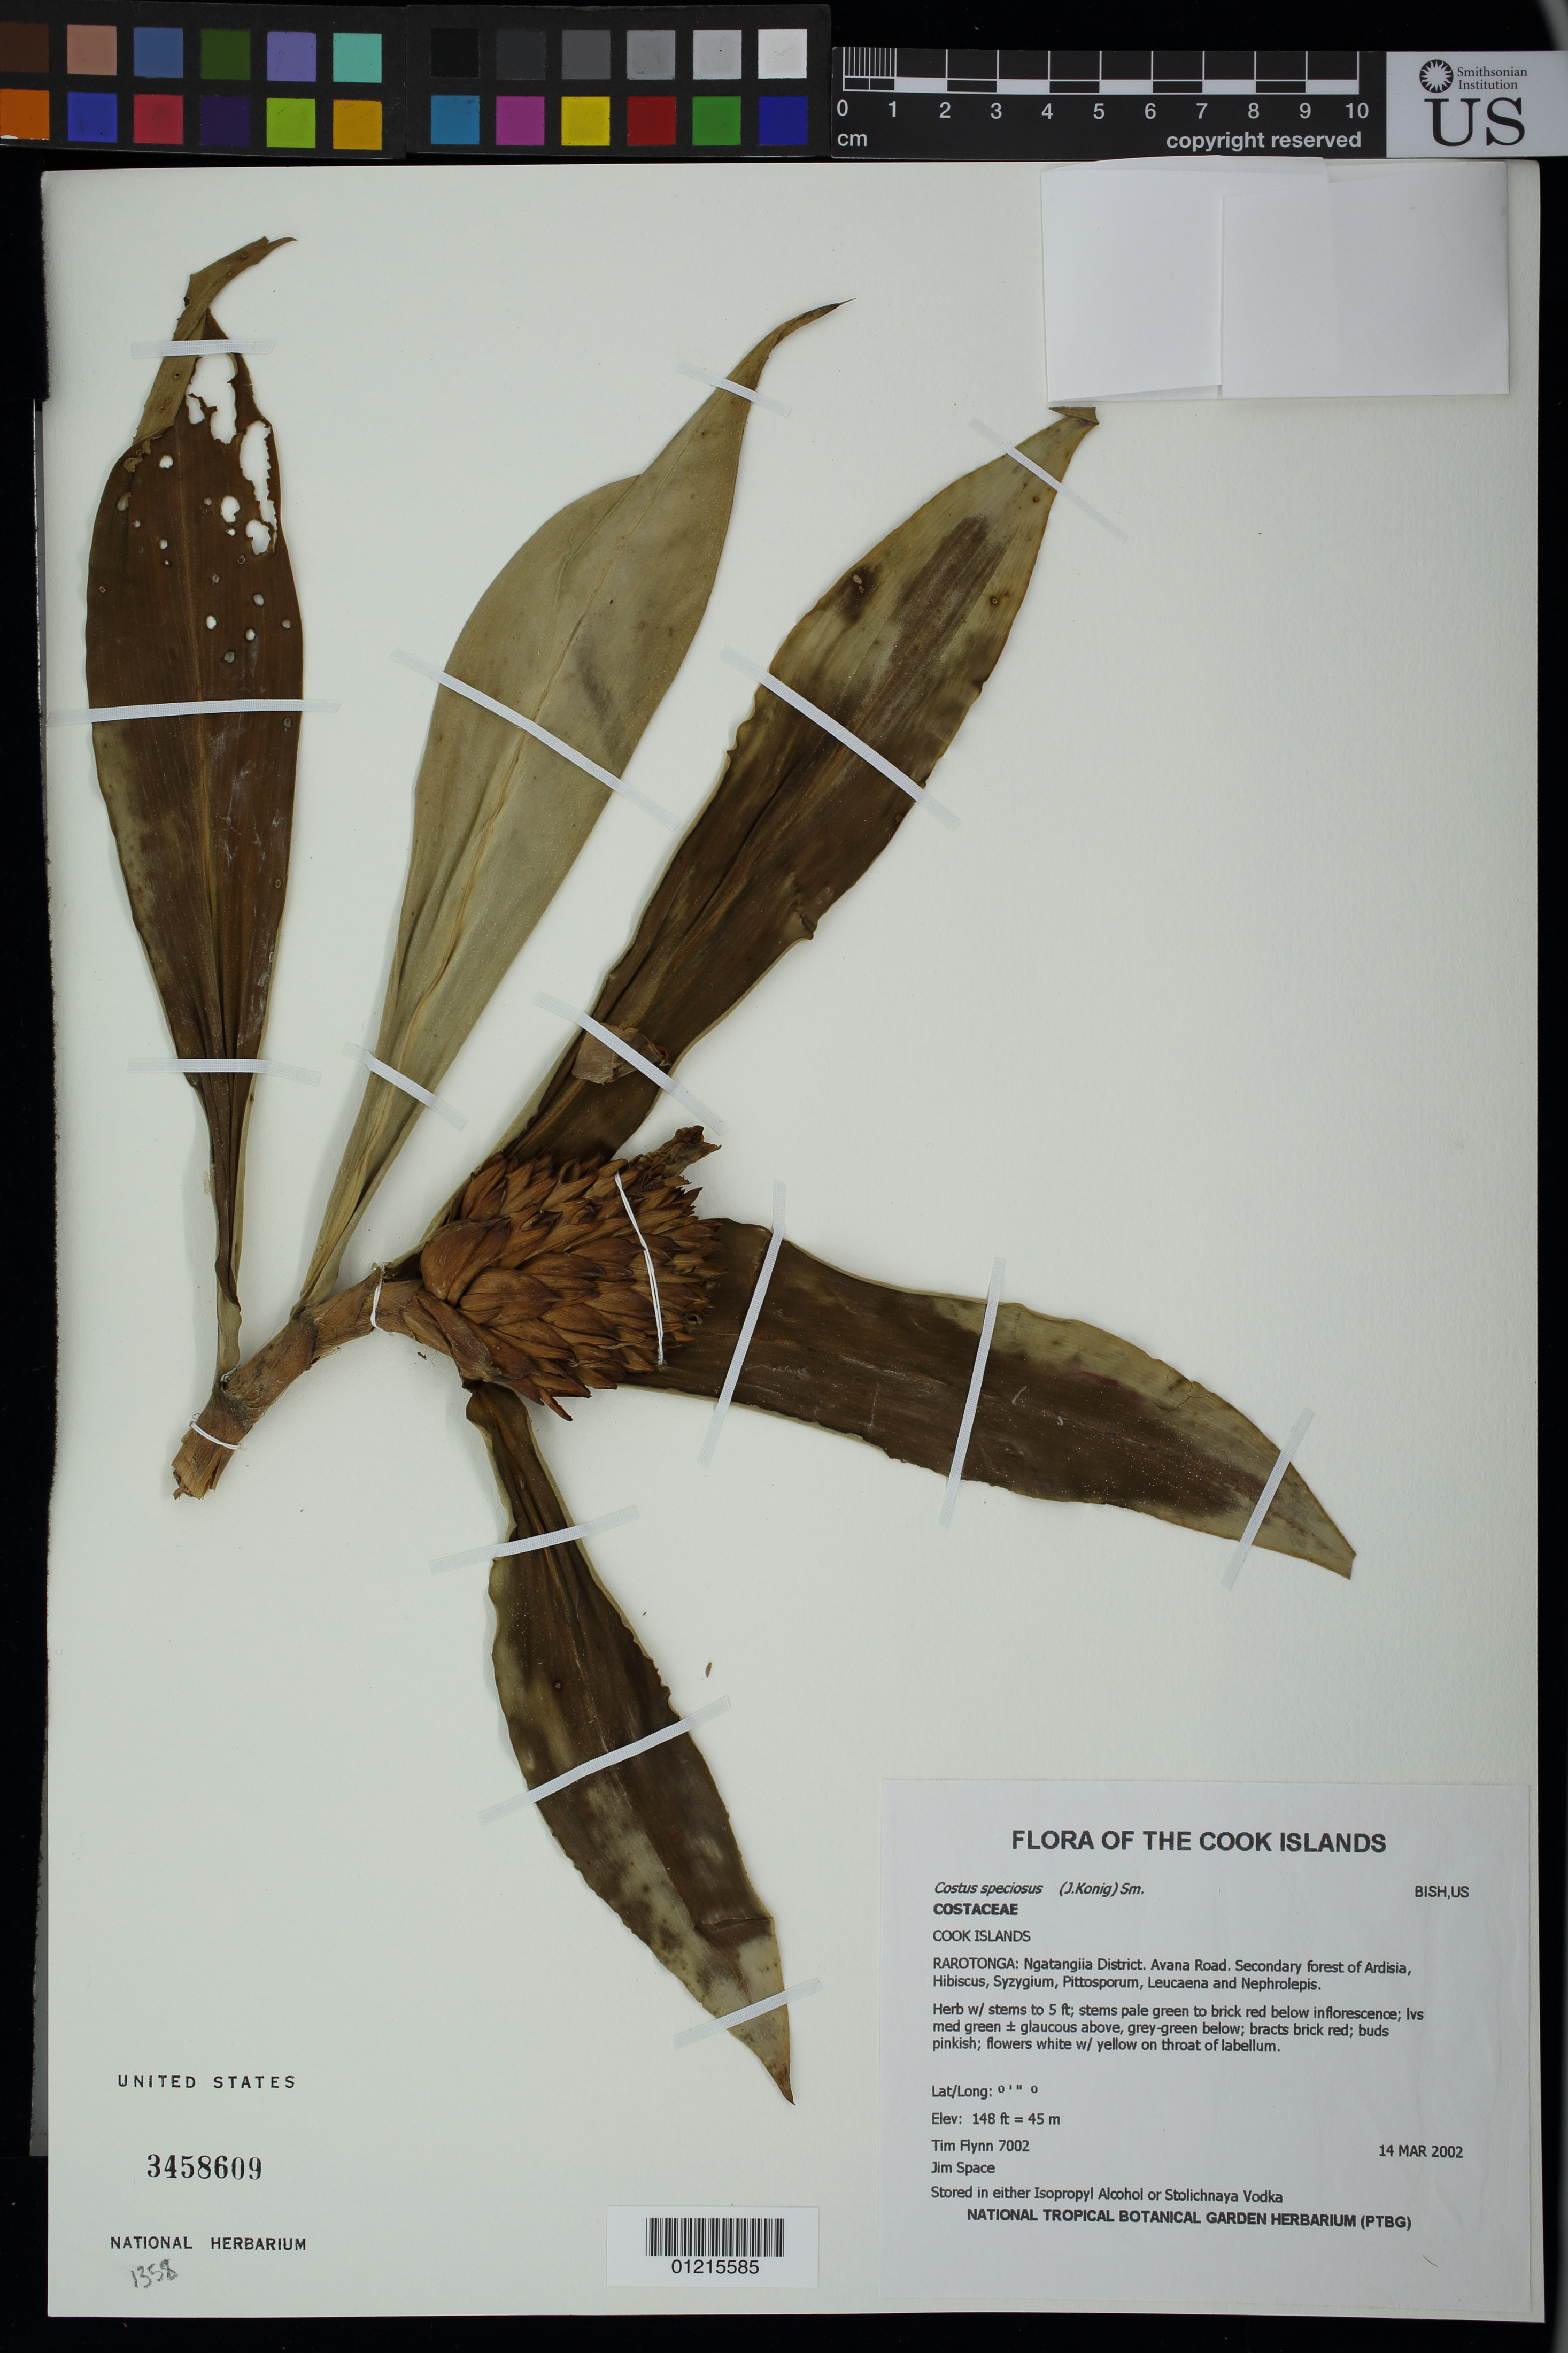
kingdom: Plantae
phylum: Tracheophyta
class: Liliopsida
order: Zingiberales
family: Costaceae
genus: Hellenia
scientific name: Hellenia speciosa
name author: (J. Koenig) S.R. Dutta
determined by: Wagner, W. L., (BOT), Smithsonian Institution - National Museum of Natural History (UNITED STATES)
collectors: T. W. Flynn & J. Space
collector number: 7002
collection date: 2002-03-14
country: Cook Islands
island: Rarotonga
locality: Ngatangiia district. Avana Road.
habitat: Secondary dorest of Ardisia, Hibiscus, Syzygium, Pittosporum, Leucaena and Nephrolepis.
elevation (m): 45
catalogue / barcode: US 3458609